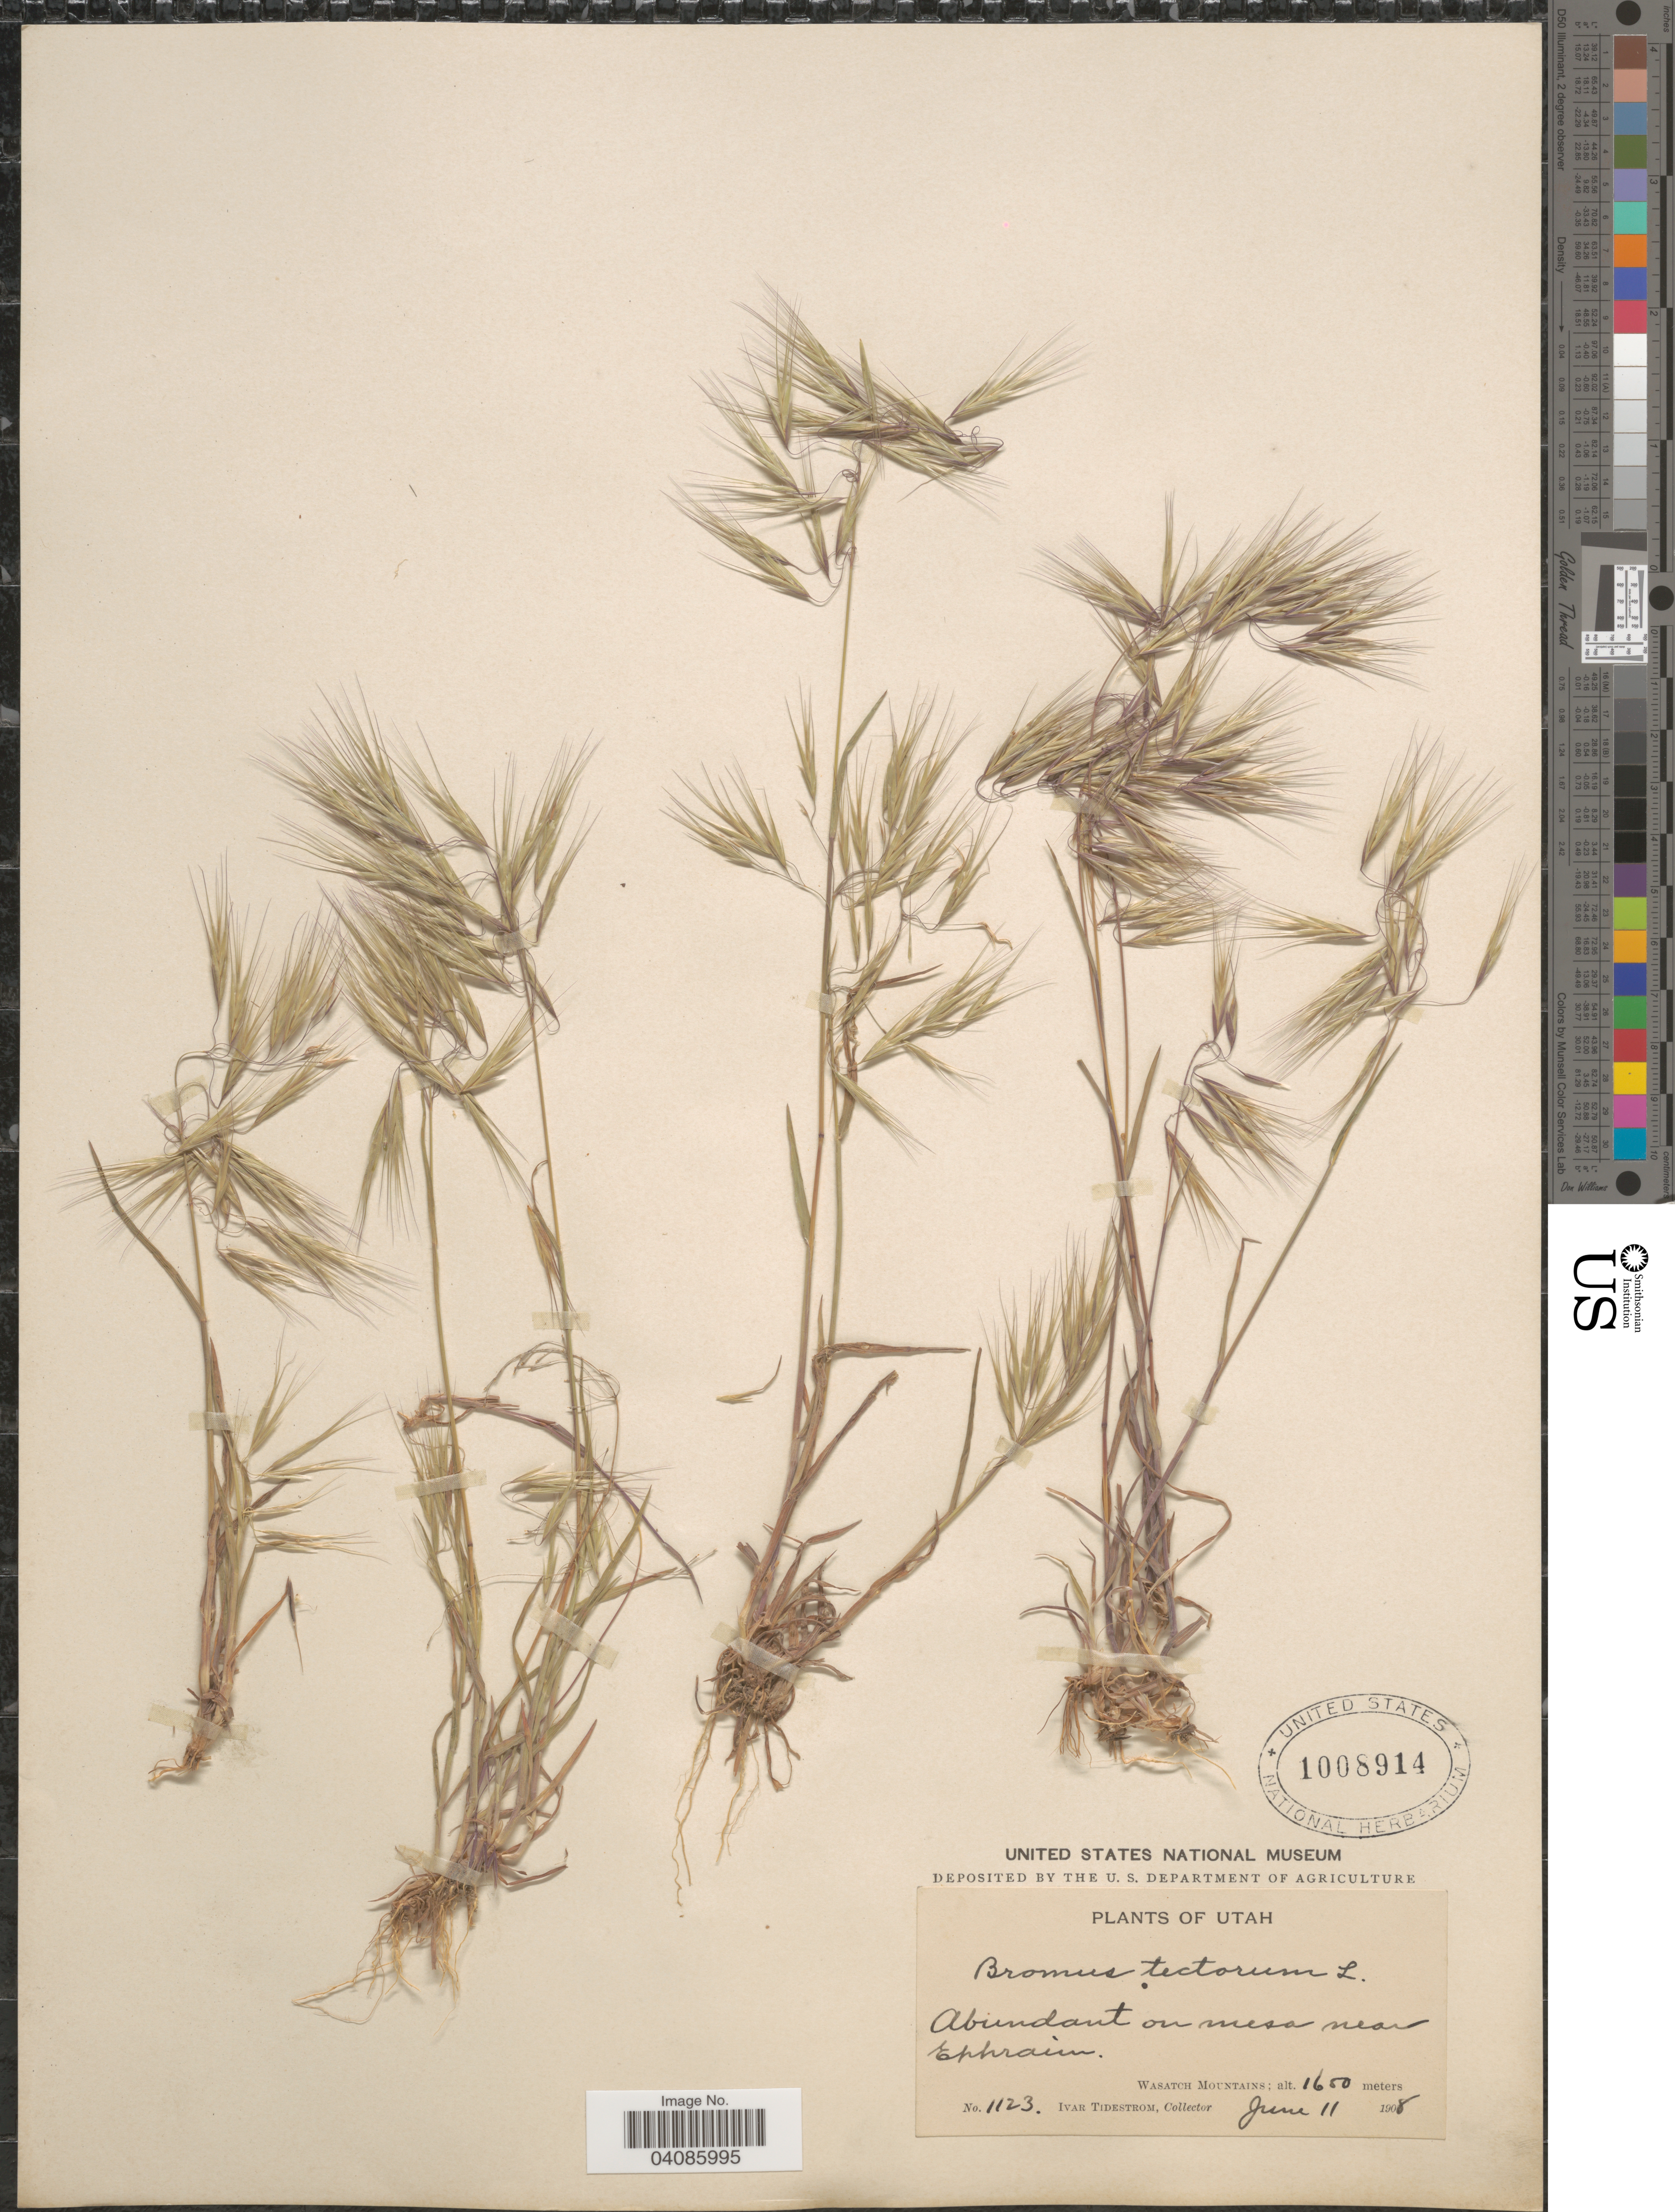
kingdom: Plantae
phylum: Tracheophyta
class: Liliopsida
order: Poales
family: Poaceae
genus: Bromus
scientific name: Bromus tectorum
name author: L.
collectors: I. F. Tidestrom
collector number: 1123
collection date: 1908-06-11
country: United States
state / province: Utah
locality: Abundant on mesa near Ephraim. Wasatch Mountains.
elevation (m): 1650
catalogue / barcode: US 1008914